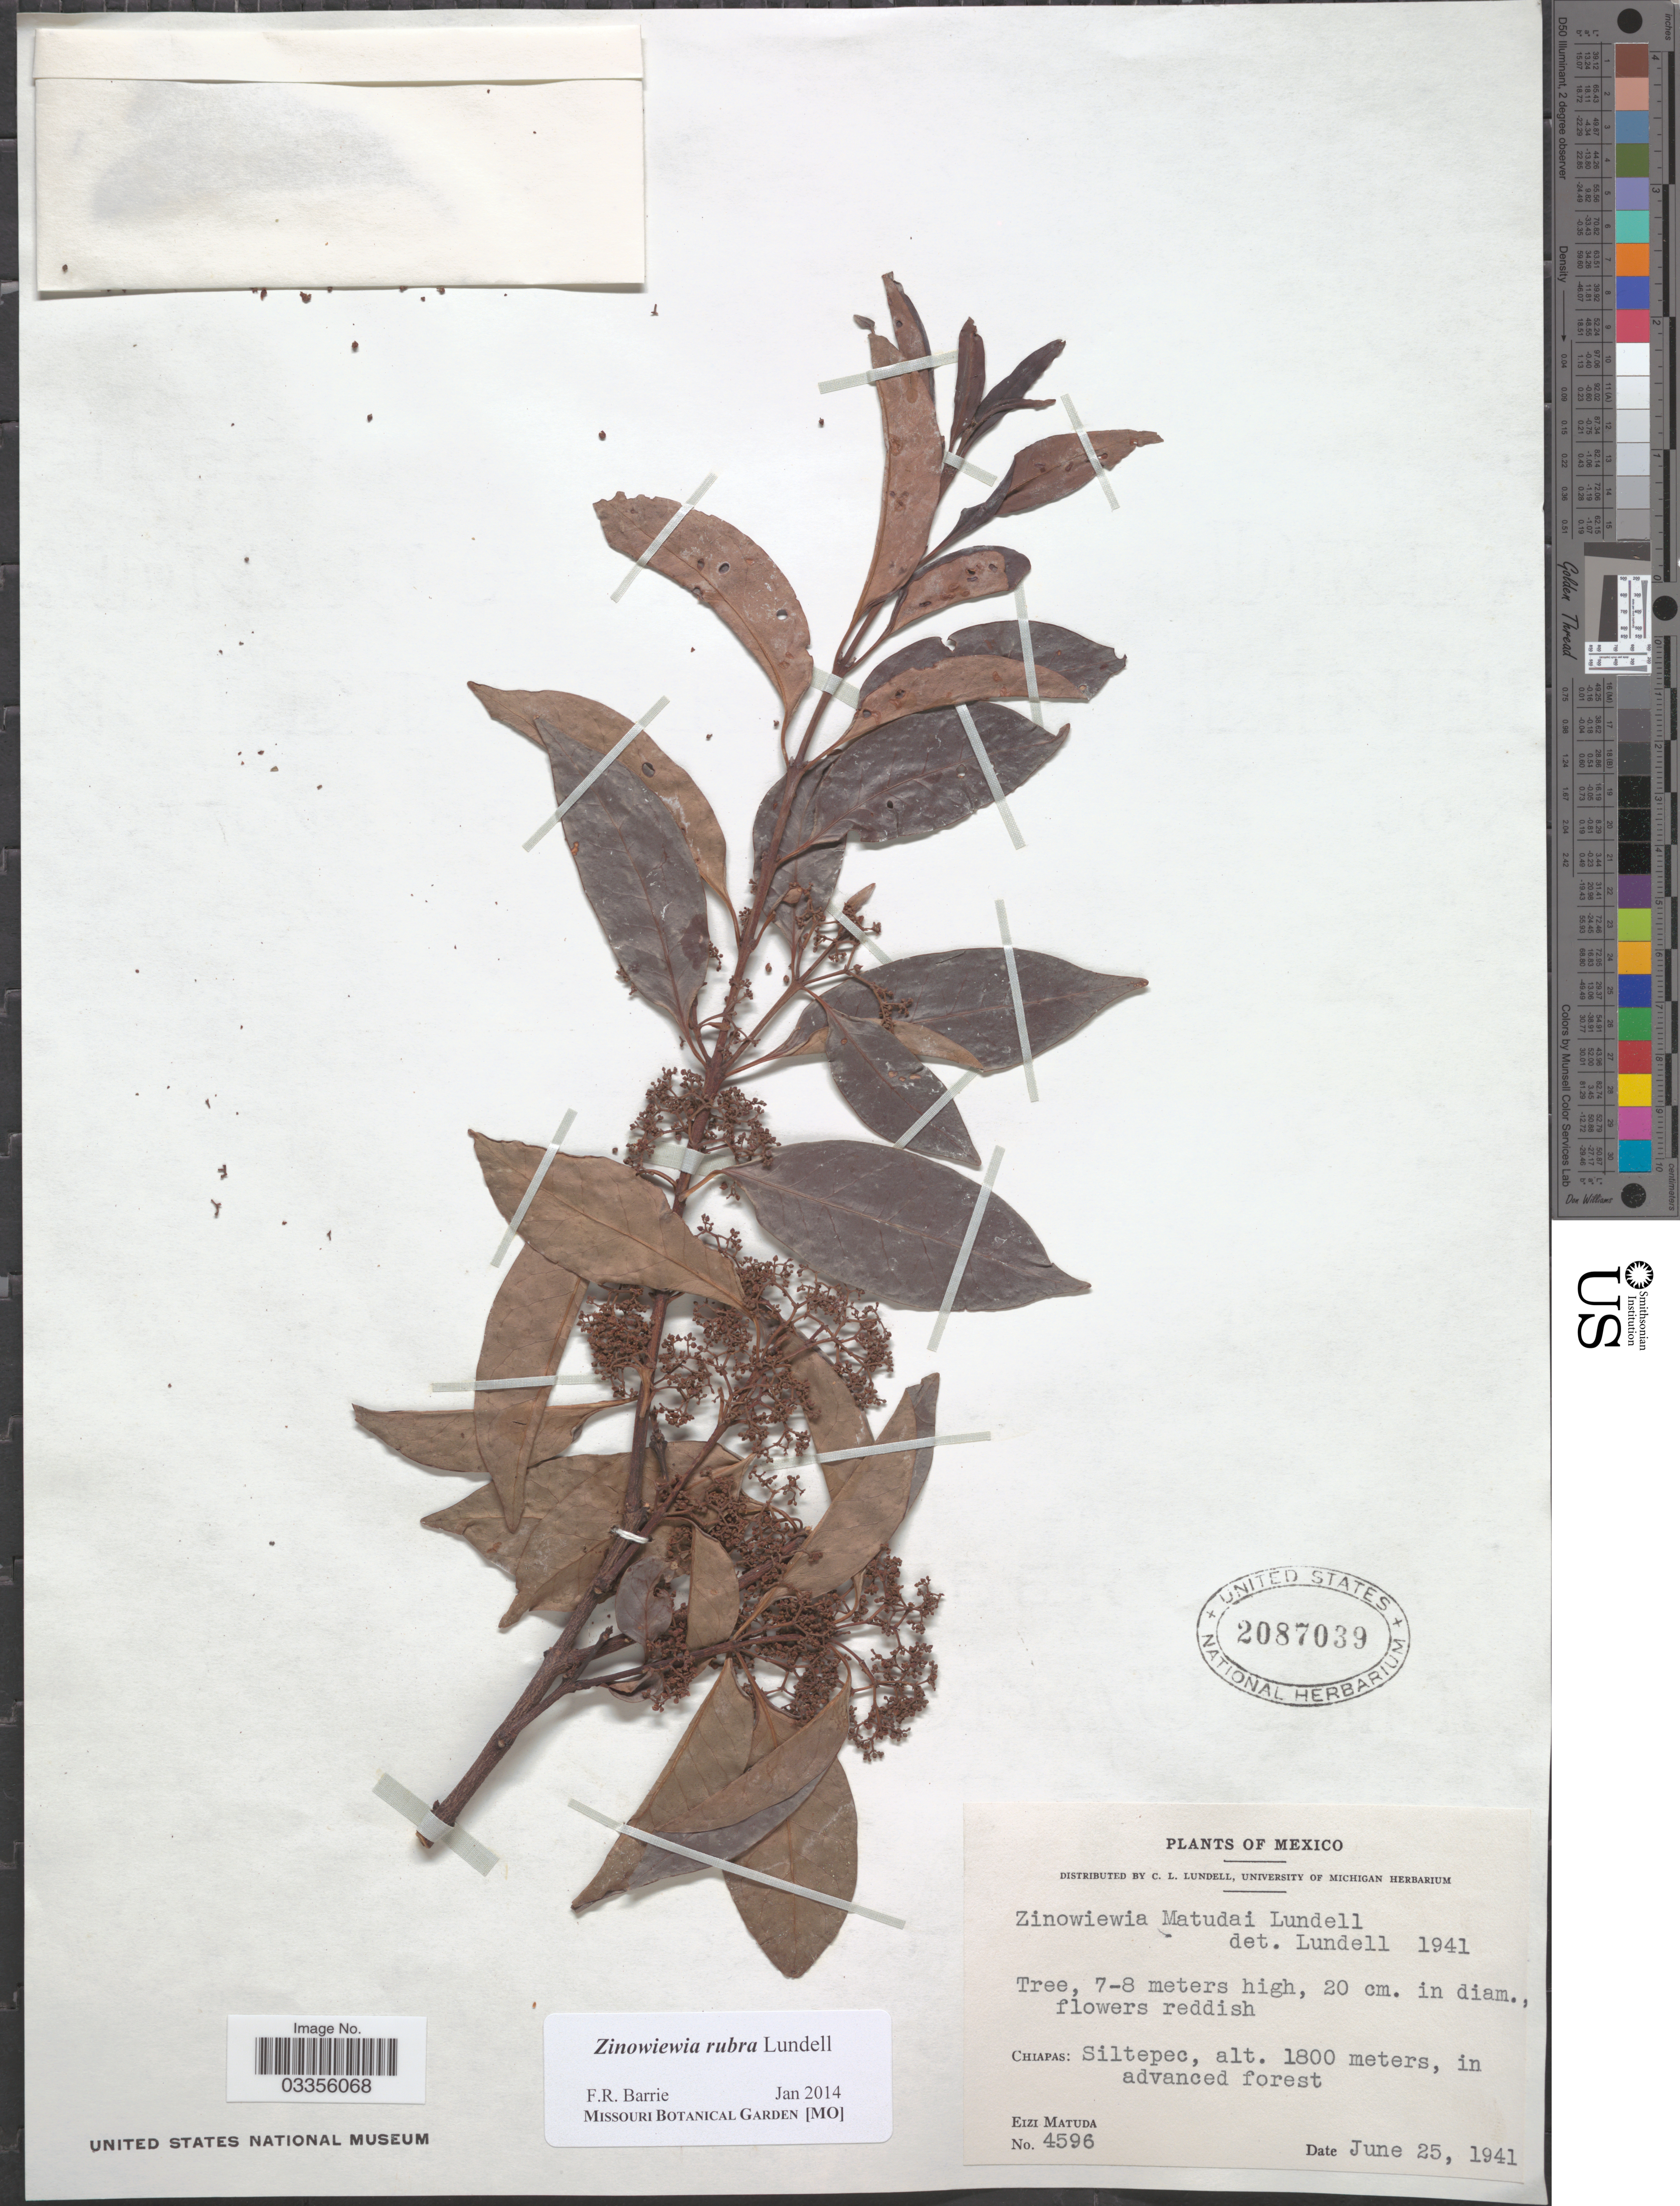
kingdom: Plantae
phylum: Tracheophyta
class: Magnoliopsida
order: Celastrales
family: Celastraceae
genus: Zinowiewia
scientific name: Zinowiewia rubra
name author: Lundell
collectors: E. Matuda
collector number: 4596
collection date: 1941-06-25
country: Mexico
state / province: Chiapas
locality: Siltepec.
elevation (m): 1800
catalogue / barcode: US 2087039